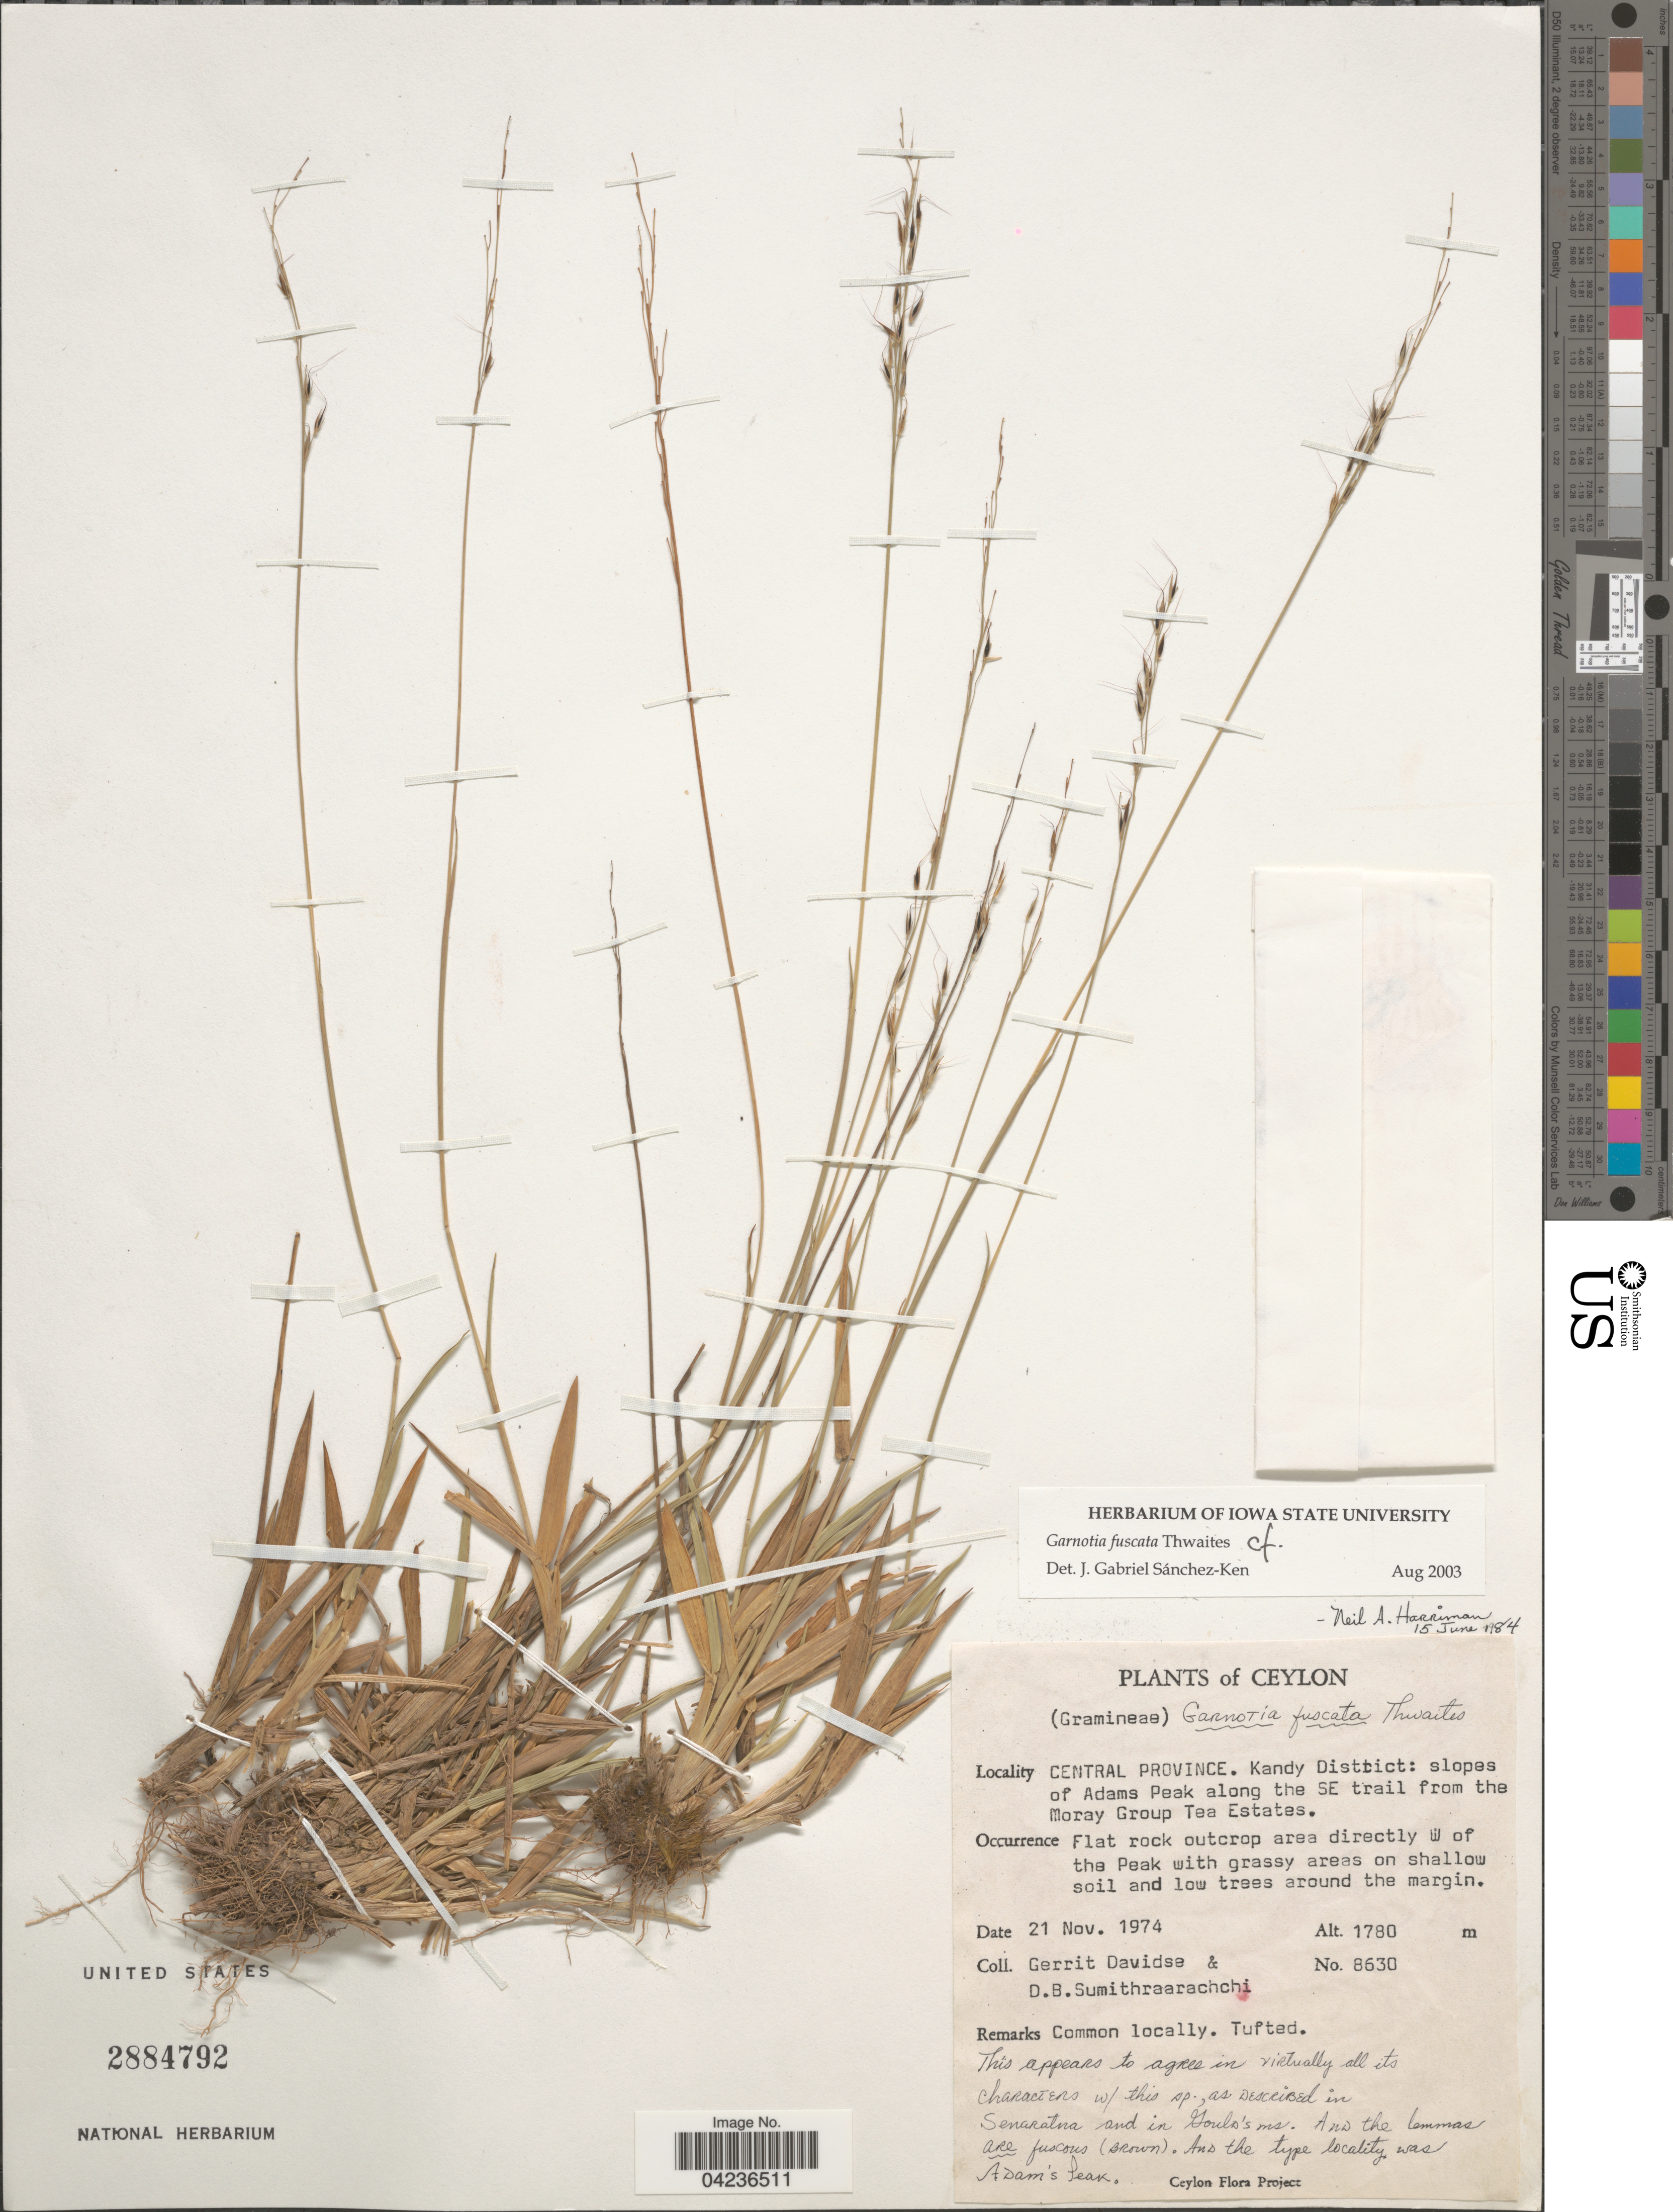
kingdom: Plantae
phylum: Tracheophyta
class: Liliopsida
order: Poales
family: Poaceae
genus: Garnotia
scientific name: Garnotia fuscata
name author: Thwaites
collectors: G. Davidse & D. B. Sumithraarachchi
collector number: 8630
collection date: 1974-11-21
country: Sri Lanka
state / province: Central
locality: Ceylon. Kandy District: slopes of Adams Peak along the SE trail from the Moray Group Tea Estates. Flat rock outcrop area directly W of the Peak.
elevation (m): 1780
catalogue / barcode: US 2884792